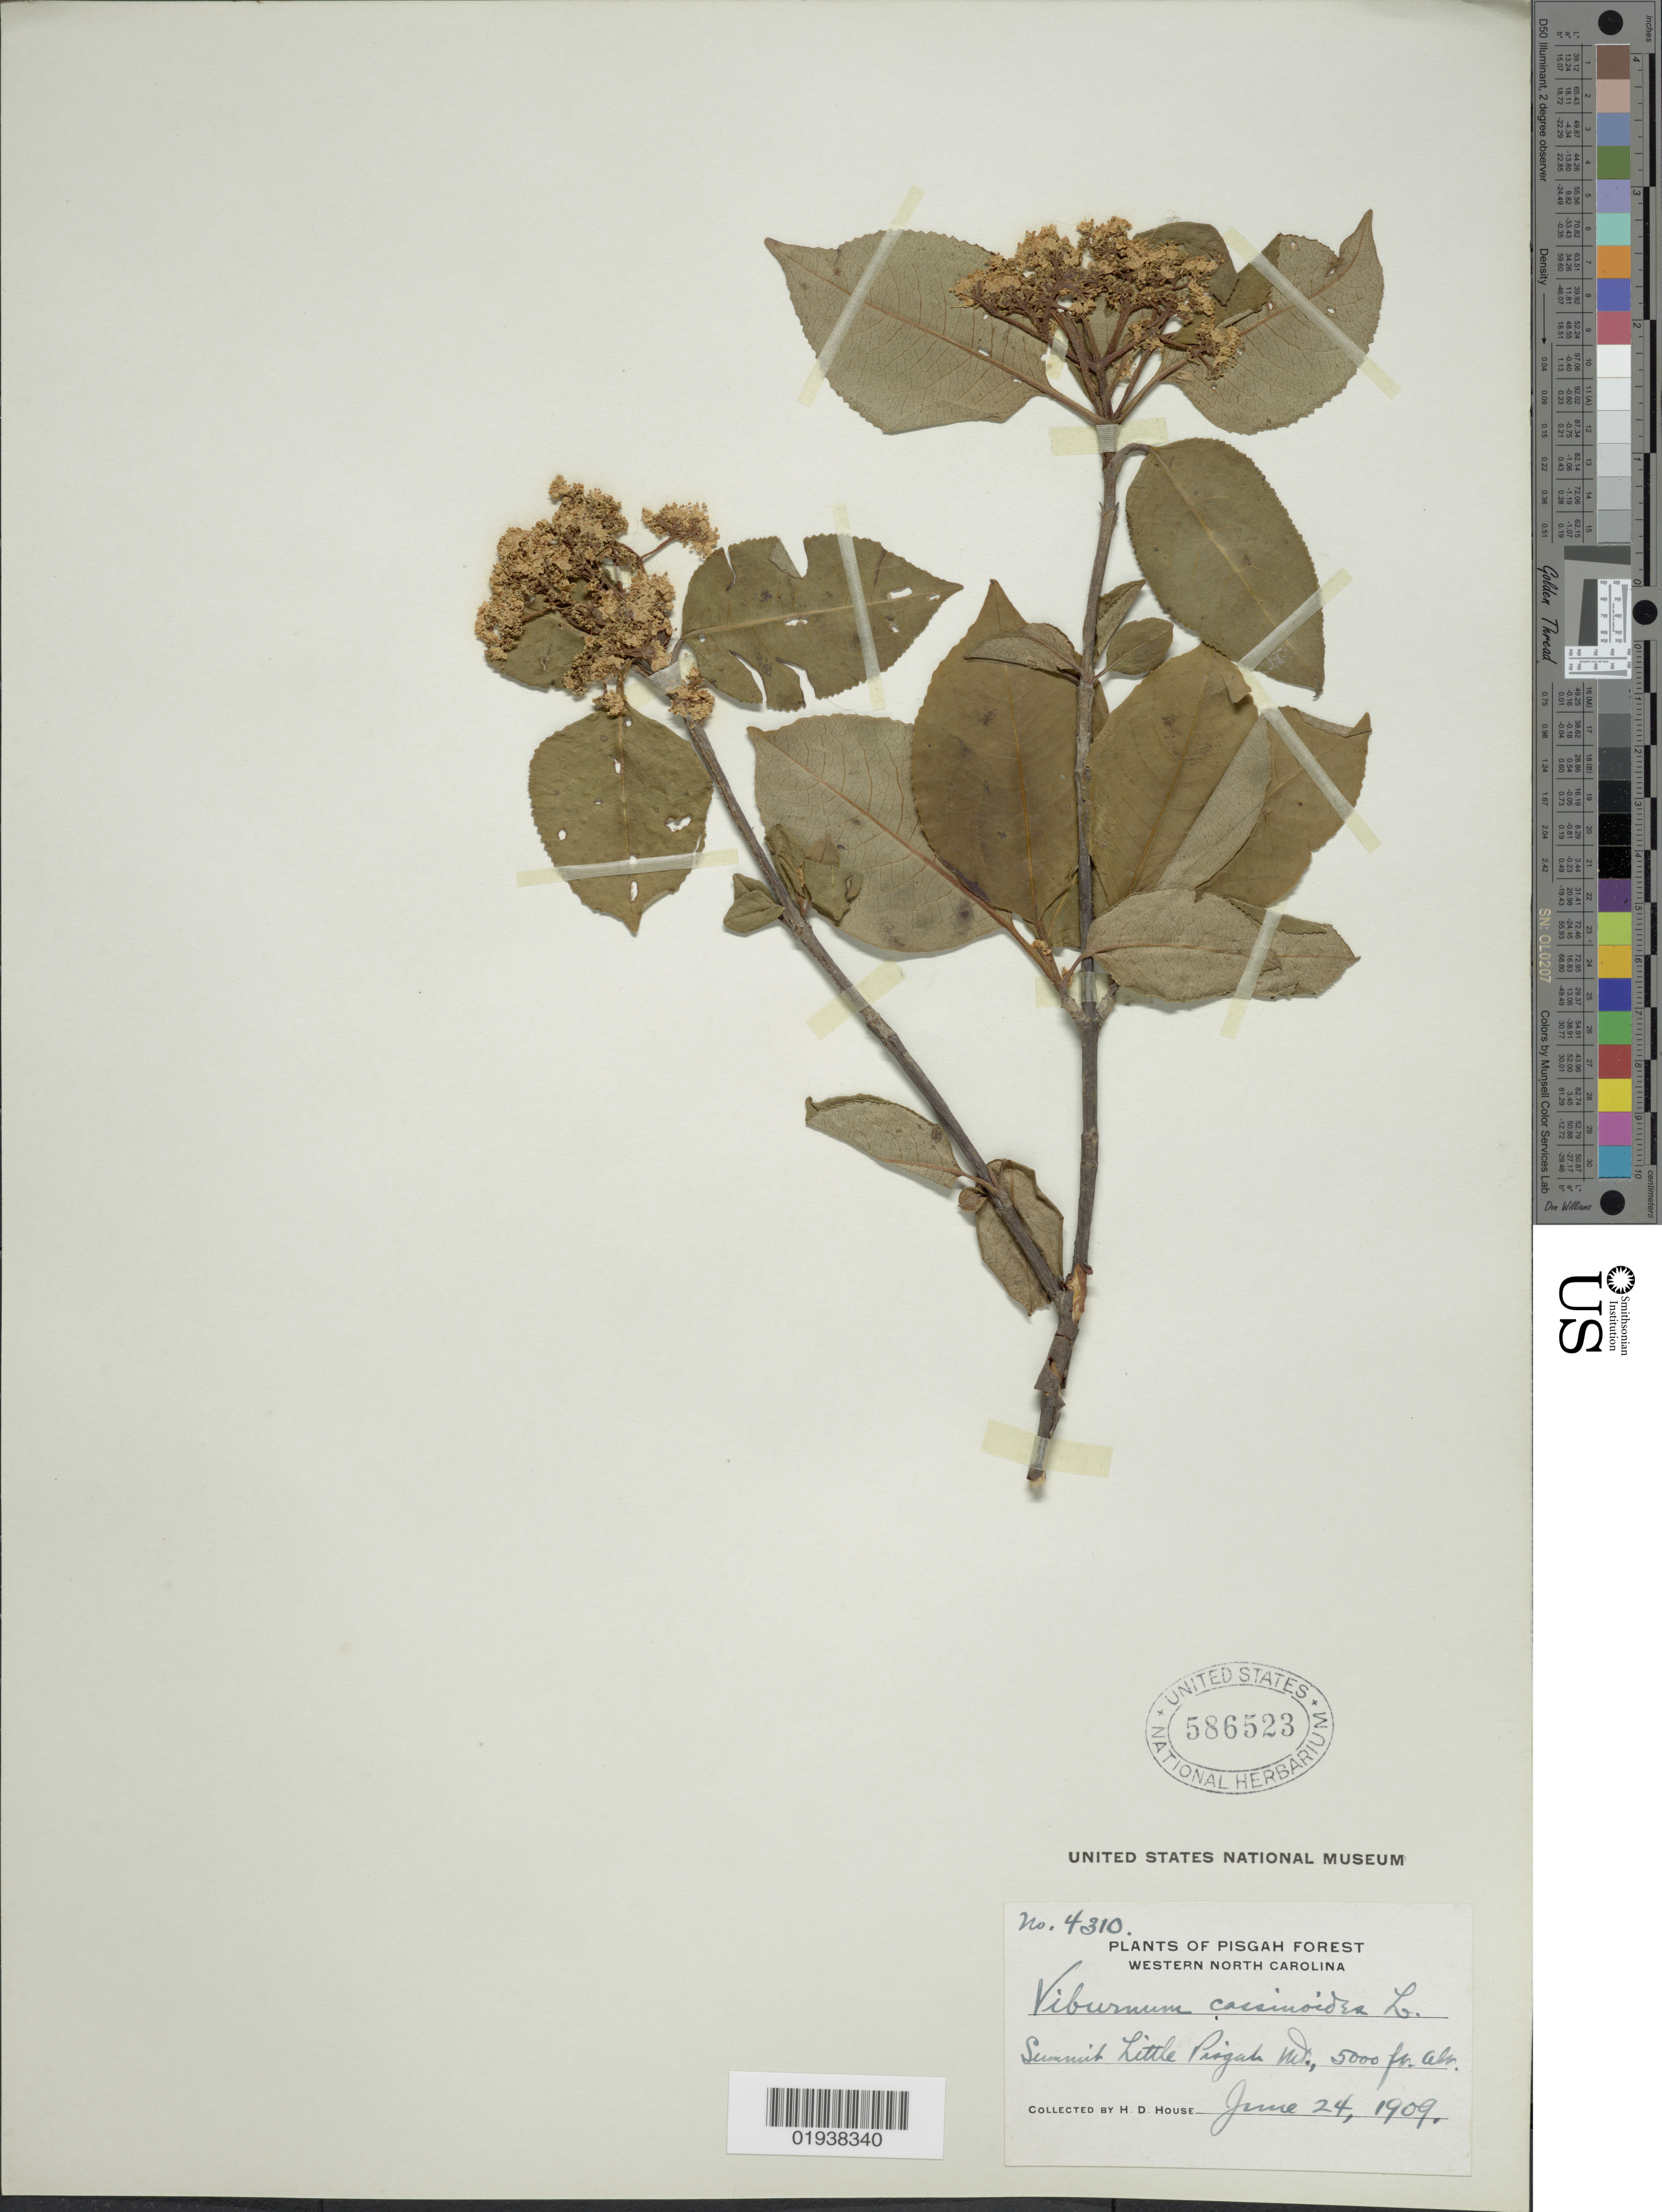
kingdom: Plantae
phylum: Tracheophyta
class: Magnoliopsida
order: Dipsacales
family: Viburnaceae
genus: Viburnum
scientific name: Viburnum cassinoides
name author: L.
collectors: H. D. House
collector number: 4310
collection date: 1909-06-24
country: United States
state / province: North Carolina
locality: Pisgah Forest. Western North Carolina. Summit Little Pisgah Mt.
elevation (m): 1524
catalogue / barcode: US 586523